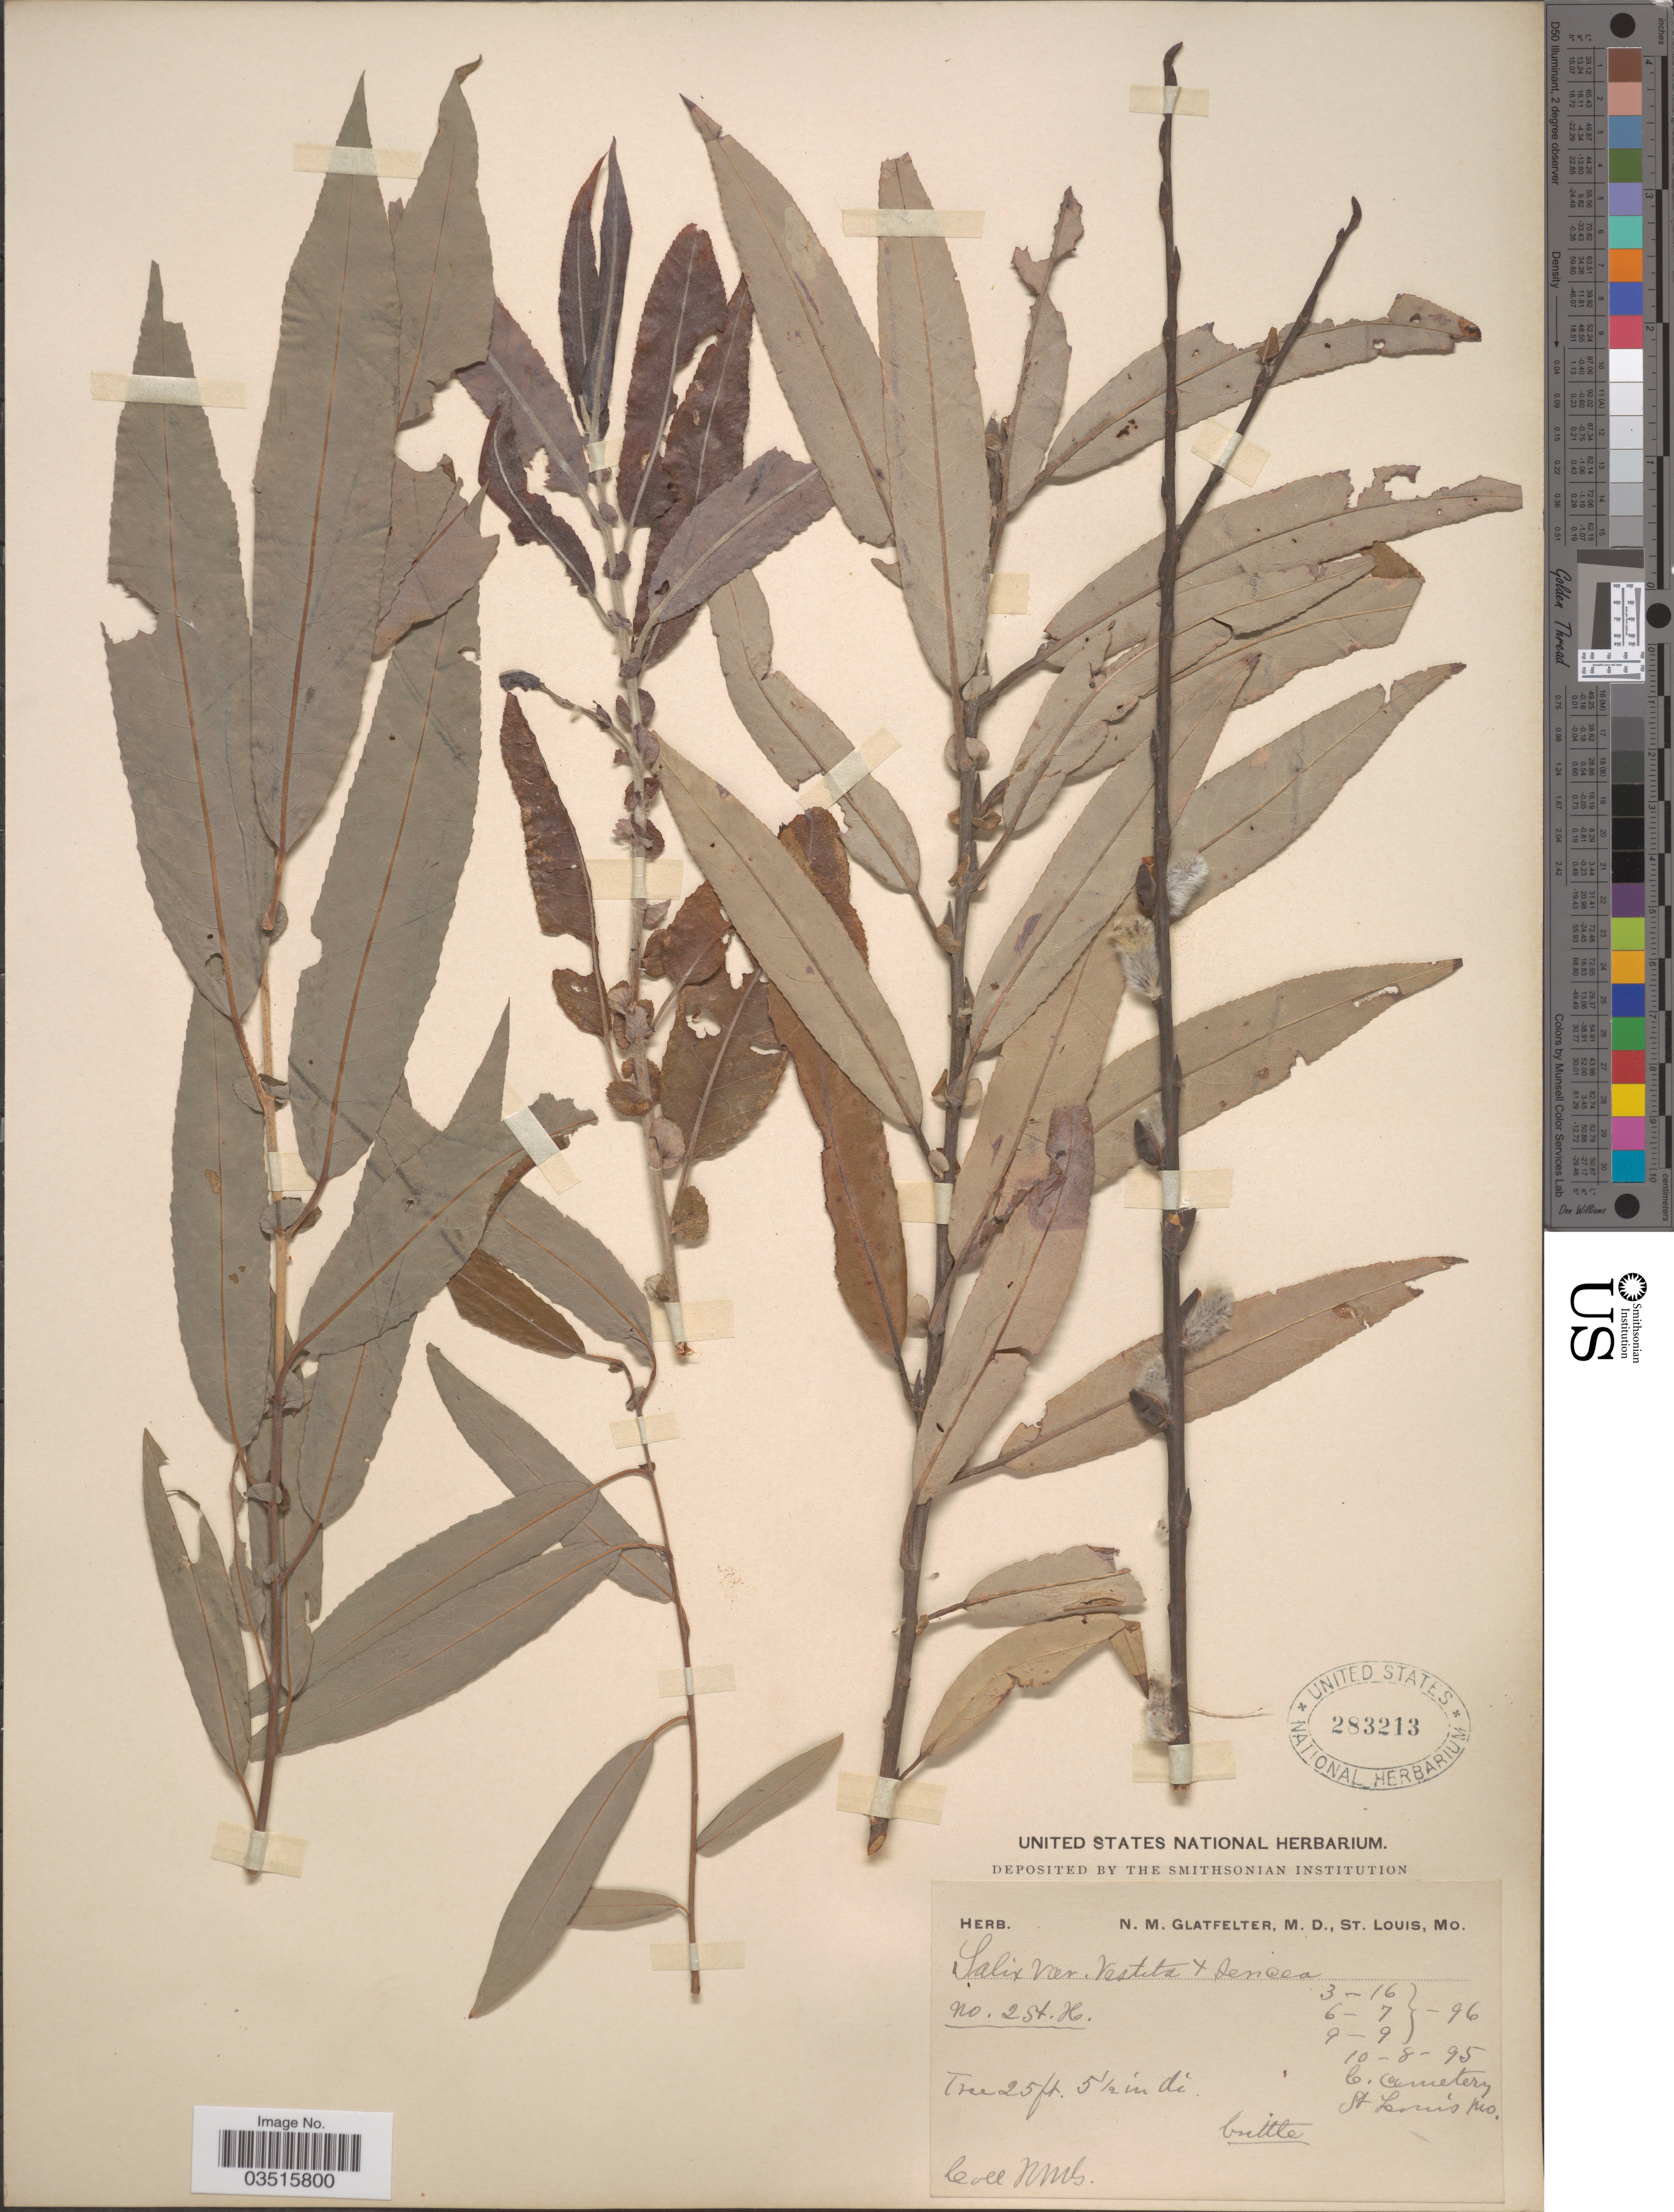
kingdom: Plantae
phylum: Tracheophyta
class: Magnoliopsida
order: Malpighiales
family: Salicaceae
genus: Salix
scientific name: Salix missouriensis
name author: Bebb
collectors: N. M. Glatfelter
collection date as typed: Transcribed d/m/y: 8/10/95 to 9/9/96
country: United States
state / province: Missouri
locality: C. Cemetery. St. Louis.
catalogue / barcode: US 283213